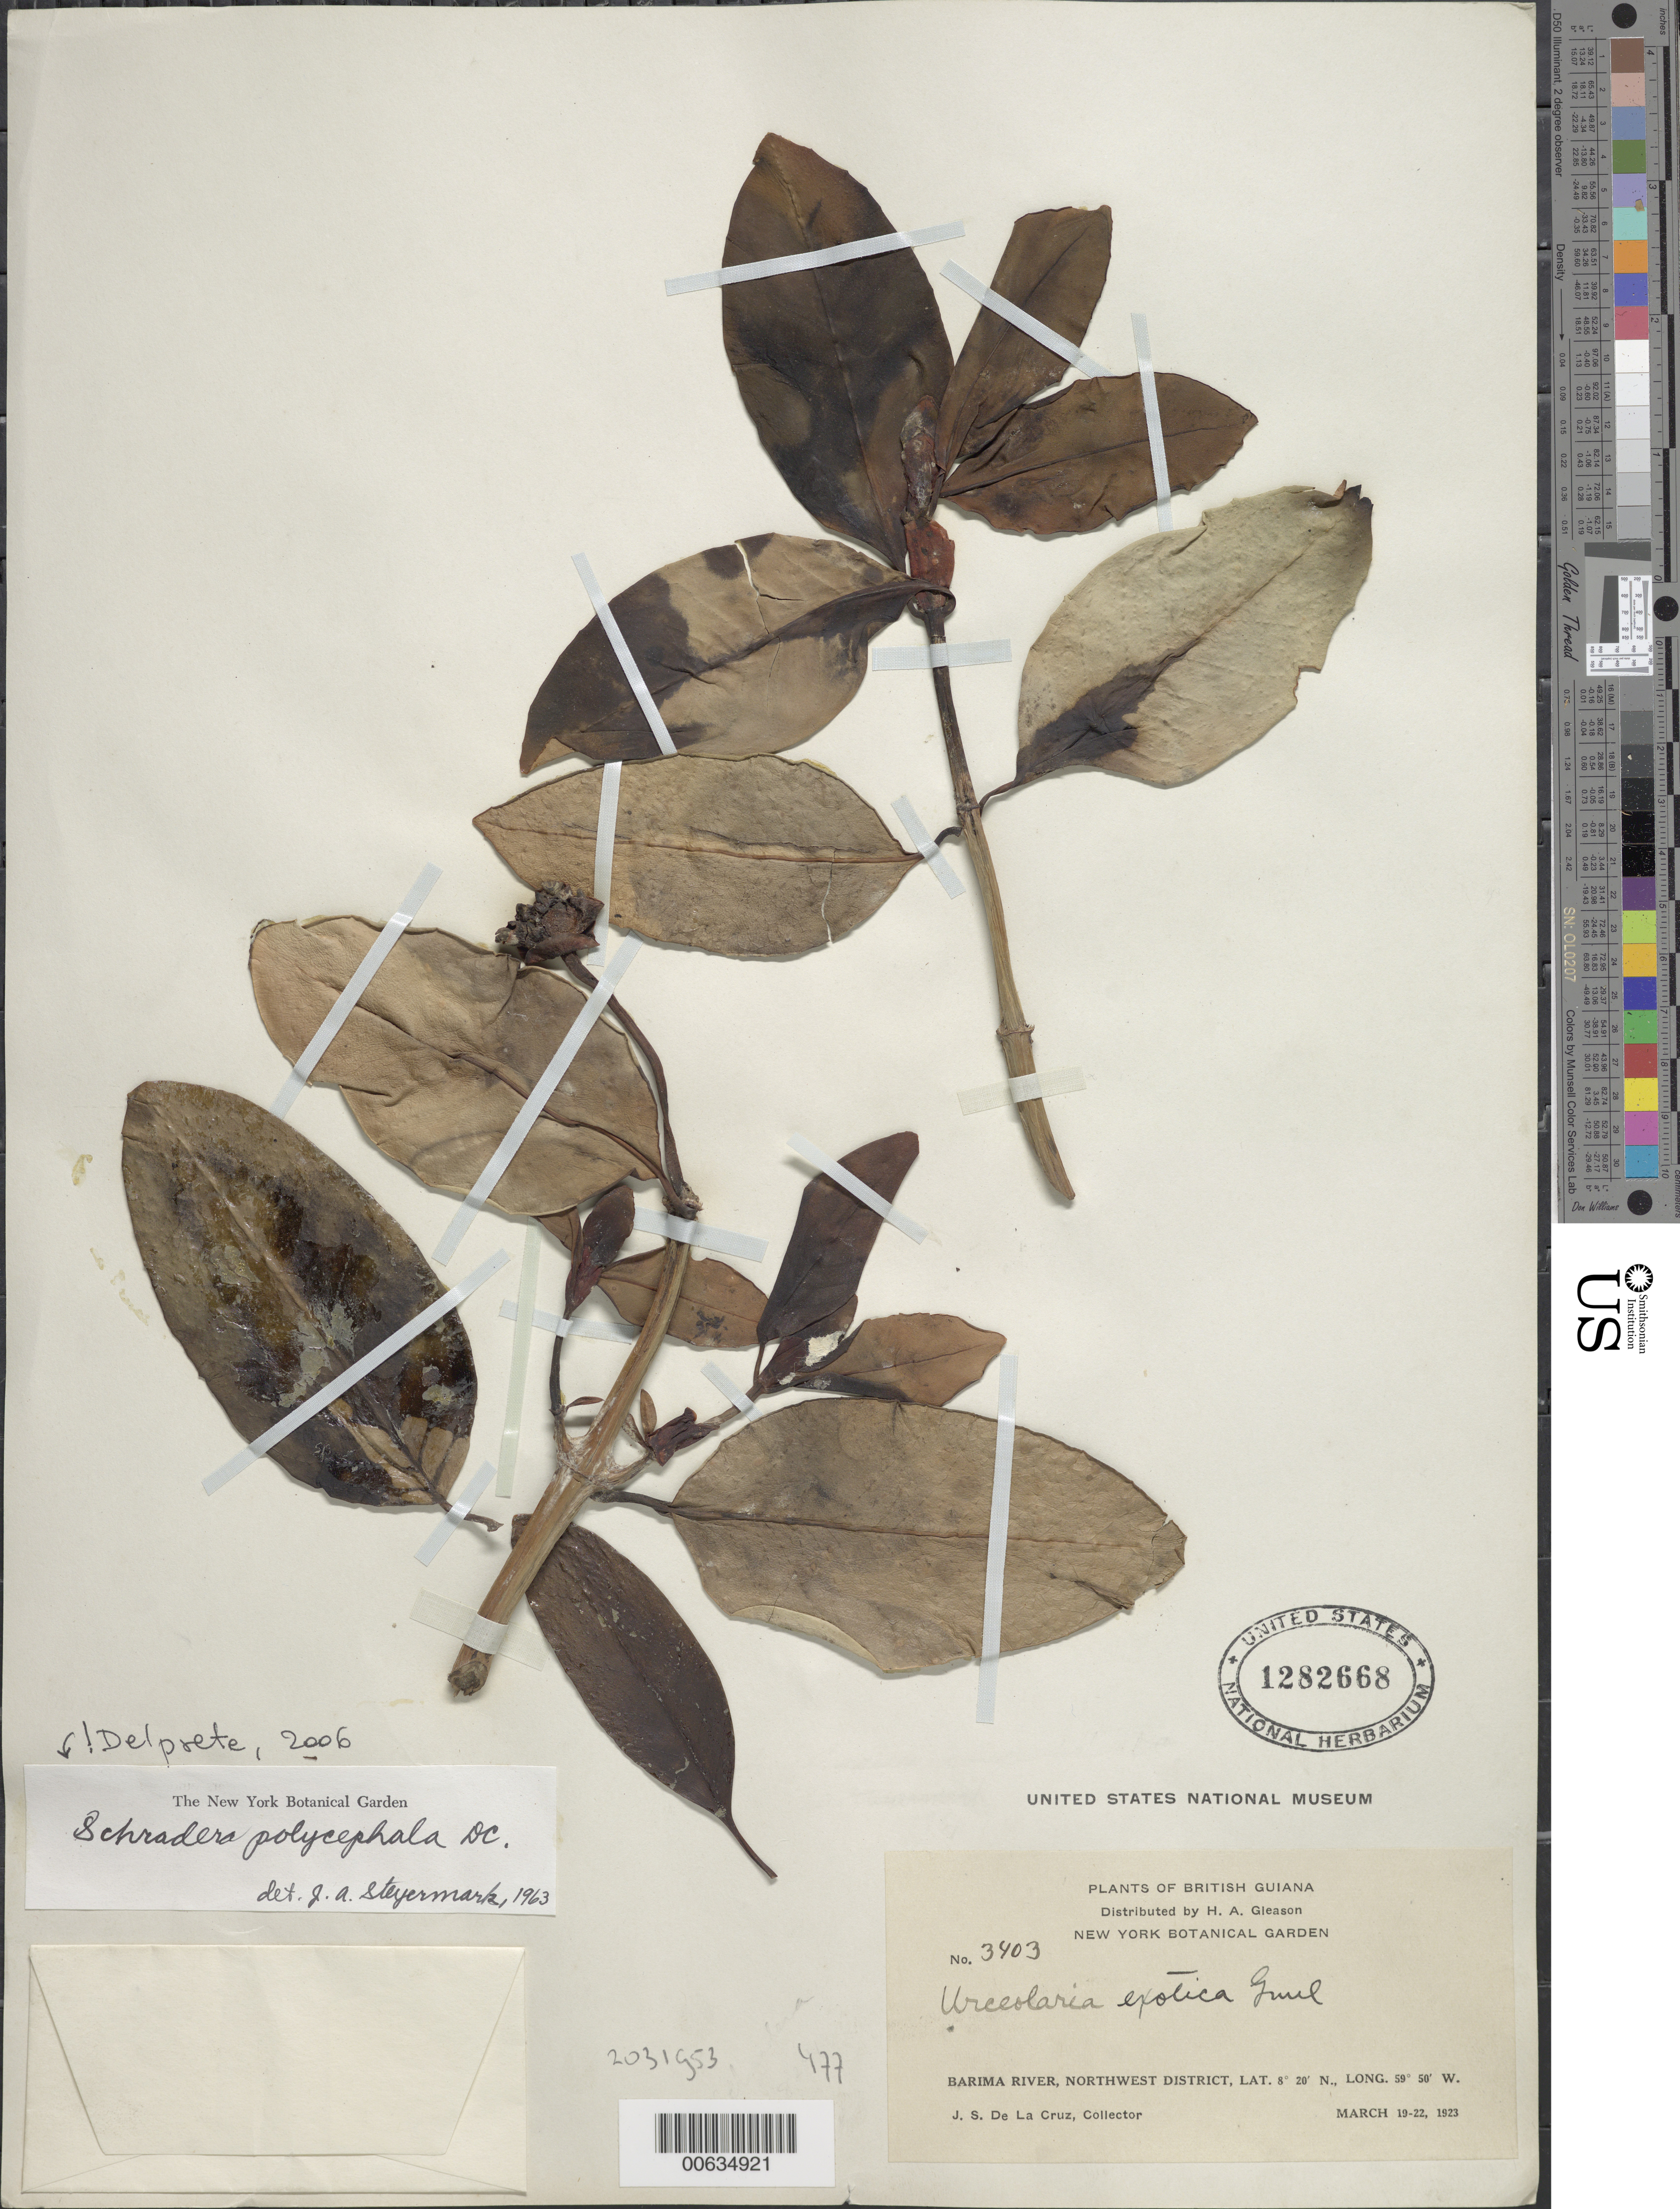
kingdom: Plantae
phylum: Tracheophyta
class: Magnoliopsida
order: Gentianales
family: Rubiaceae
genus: Schradera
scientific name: Schradera polycephala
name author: DC.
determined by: Delprete, P. G., Herb. de Guyane Cay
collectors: J. S. de la Cruz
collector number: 3403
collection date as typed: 19-Mar-23 to 22-Mar-23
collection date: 1923-03-19/1923-03-22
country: Guyana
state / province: Barima-Waini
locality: Barima R., NW District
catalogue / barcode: US 1282668